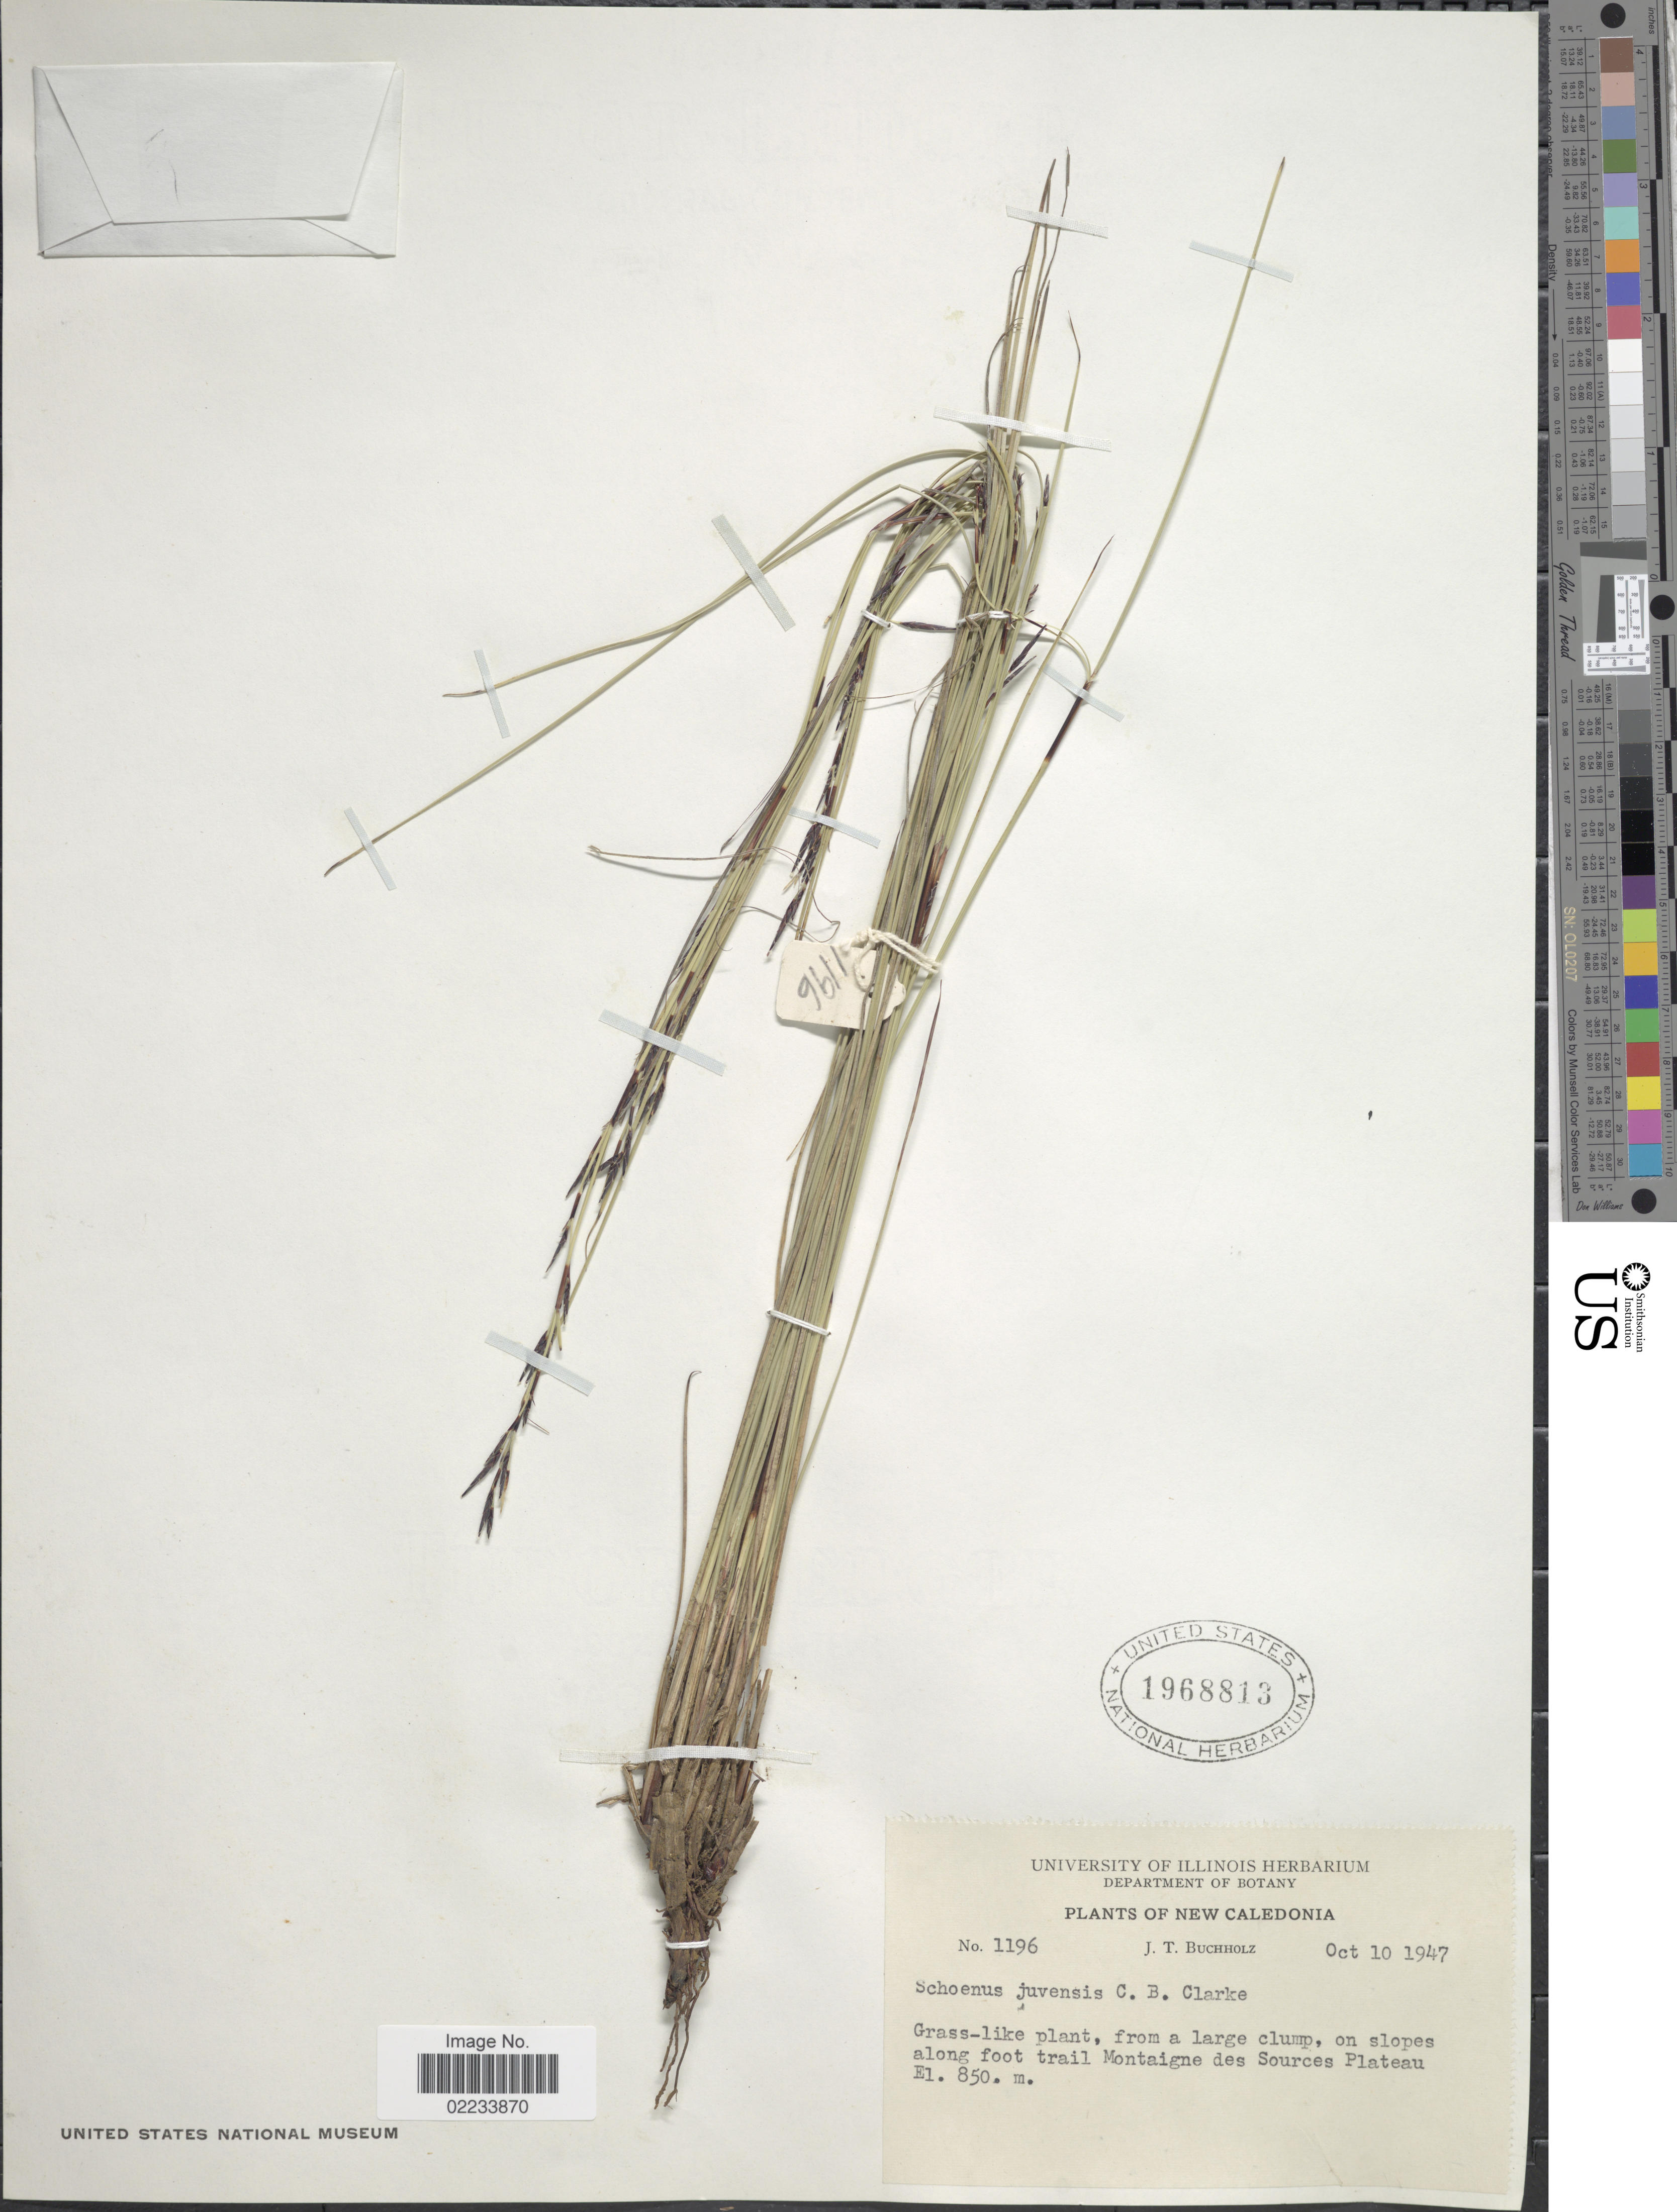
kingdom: Plantae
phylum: Tracheophyta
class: Liliopsida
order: Poales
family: Cyperaceae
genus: Schoenus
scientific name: Schoenus juvenis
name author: C.B. Clarke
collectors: J. T. Buchholz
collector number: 1196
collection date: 1947-10-10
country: New Caledonia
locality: On slopes along foot trail Montaigne des Sources Plateau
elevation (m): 850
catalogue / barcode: US 1968813